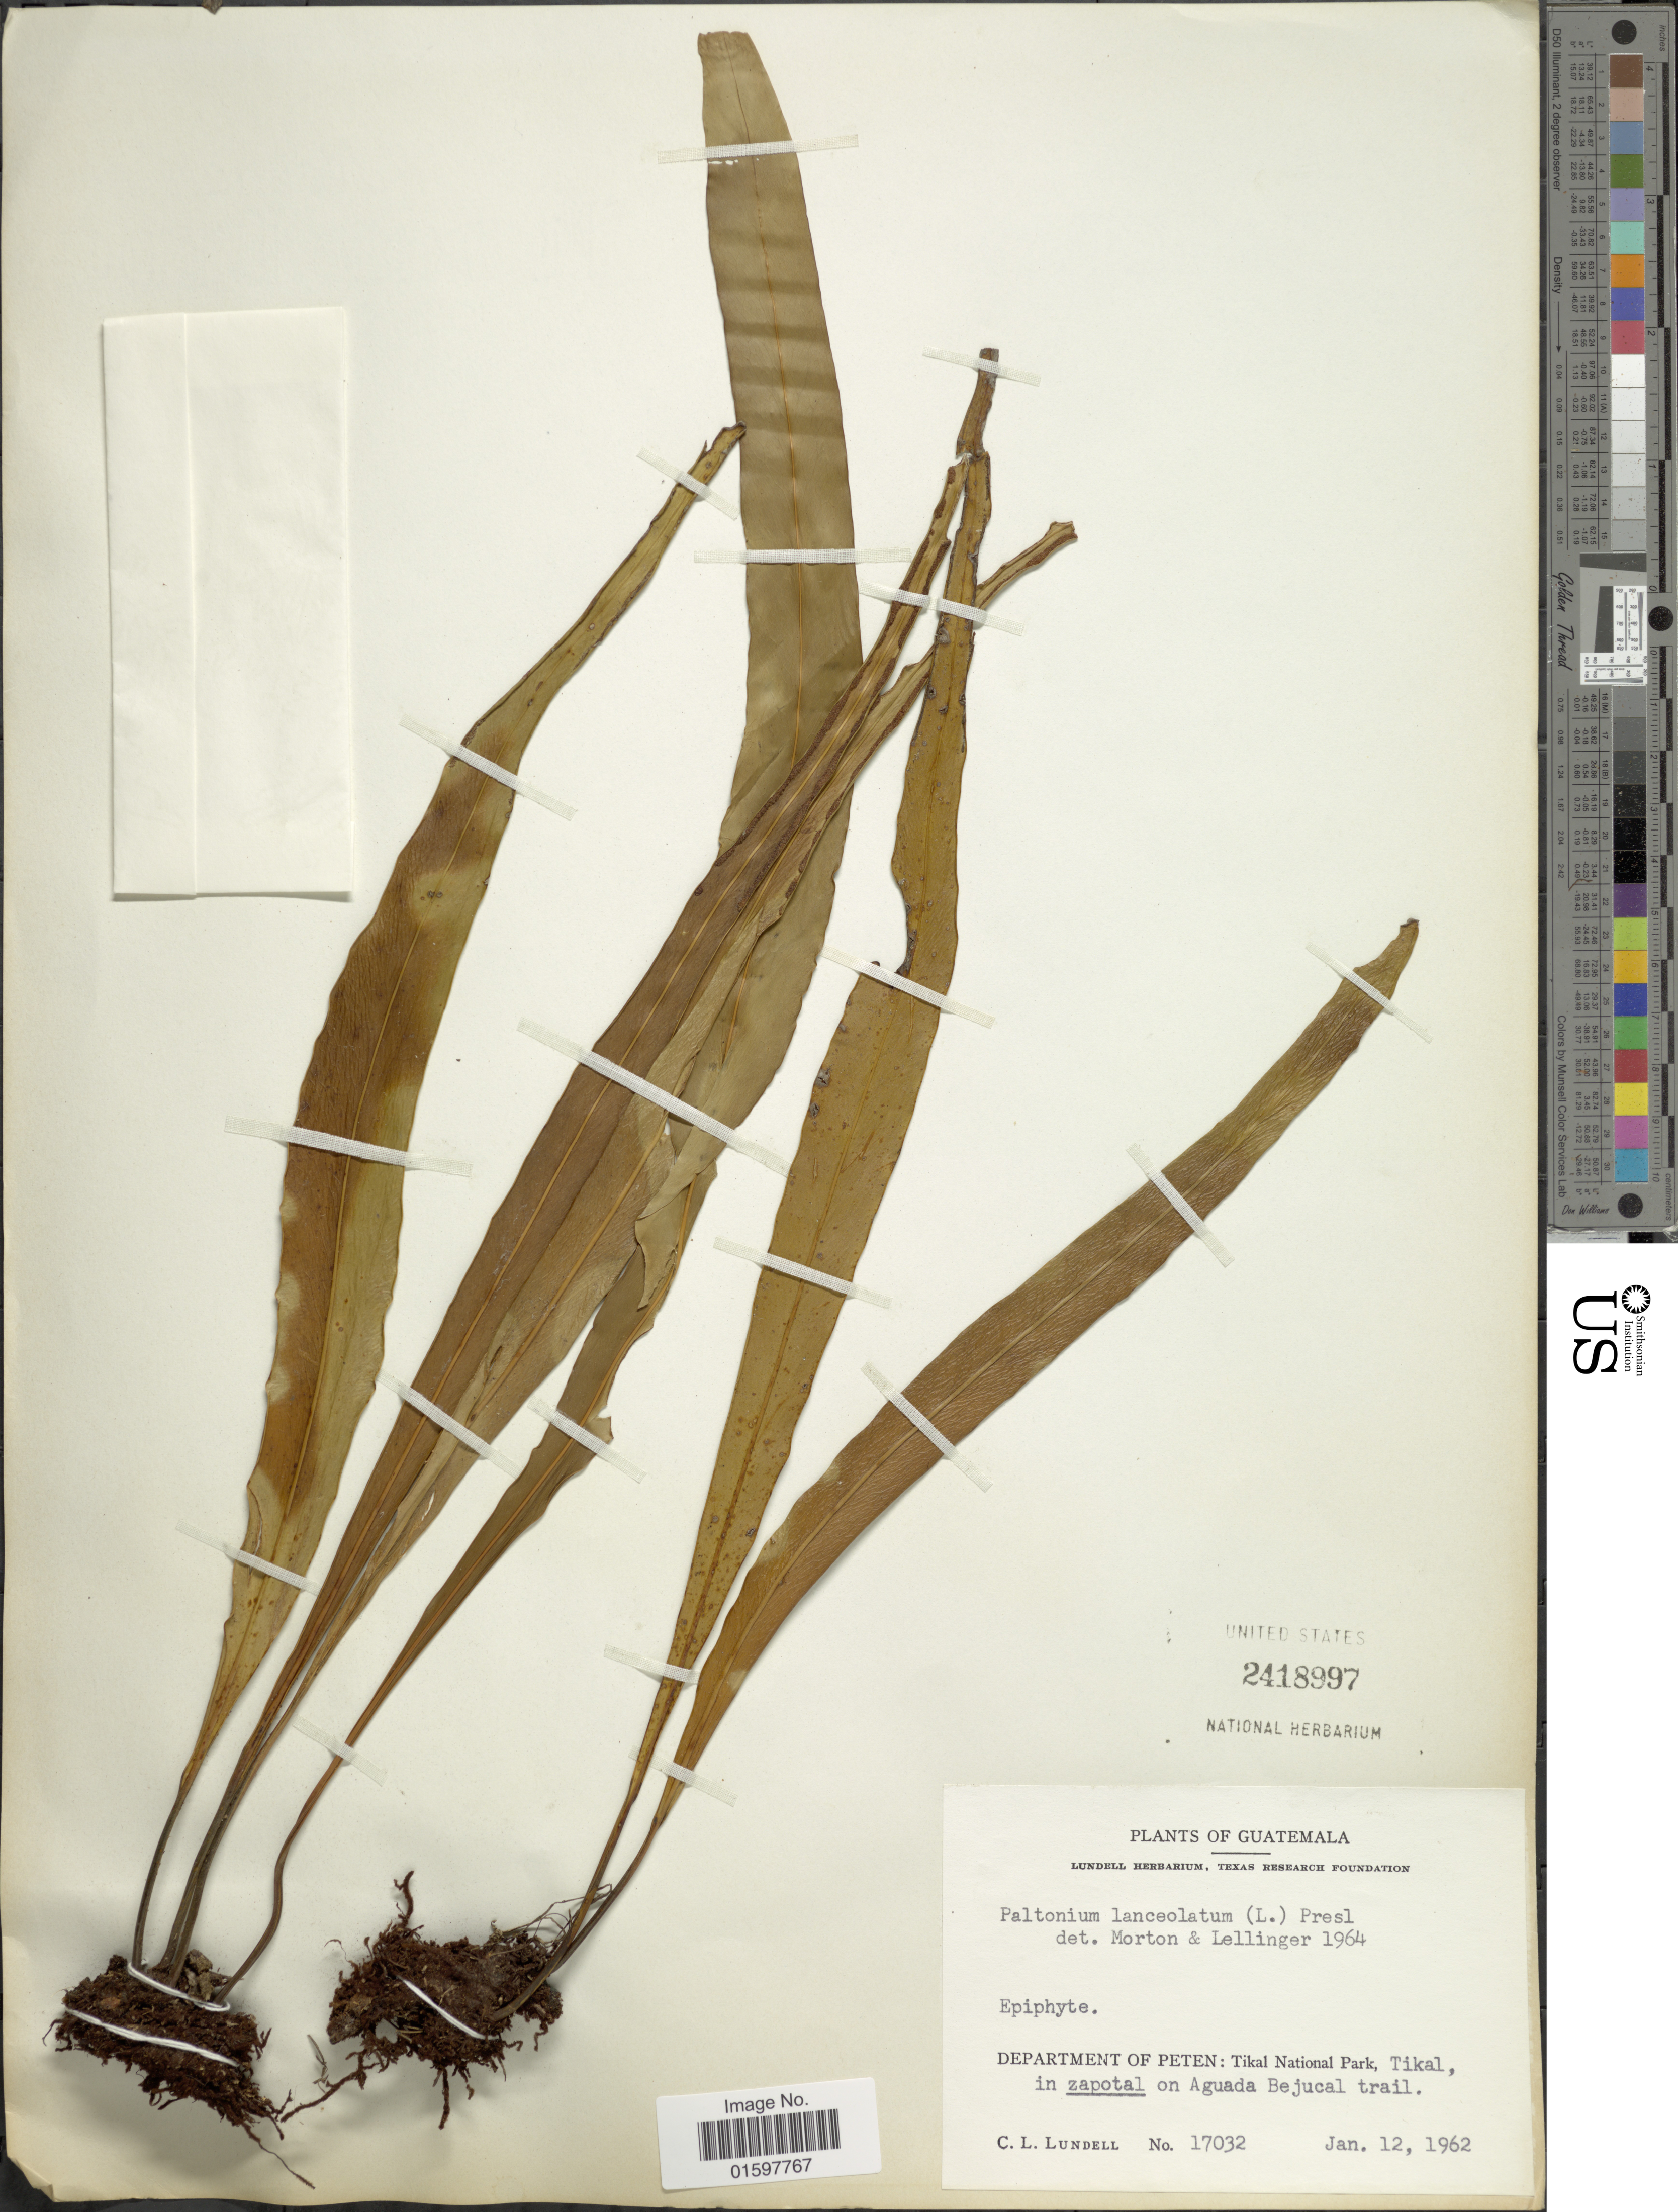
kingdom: Plantae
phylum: Tracheophyta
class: Polypodiopsida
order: Polypodiales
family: Polypodiaceae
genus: Pleopeltis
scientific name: Pleopeltis marginata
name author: A.R. Sm. & Tejero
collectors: C. L. Lundell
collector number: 17032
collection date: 1962-01-12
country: Guatemala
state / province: El Petén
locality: Tikal National Park, Tikal, in zapotal on Aguada Bejucal trail.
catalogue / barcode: US 2418997